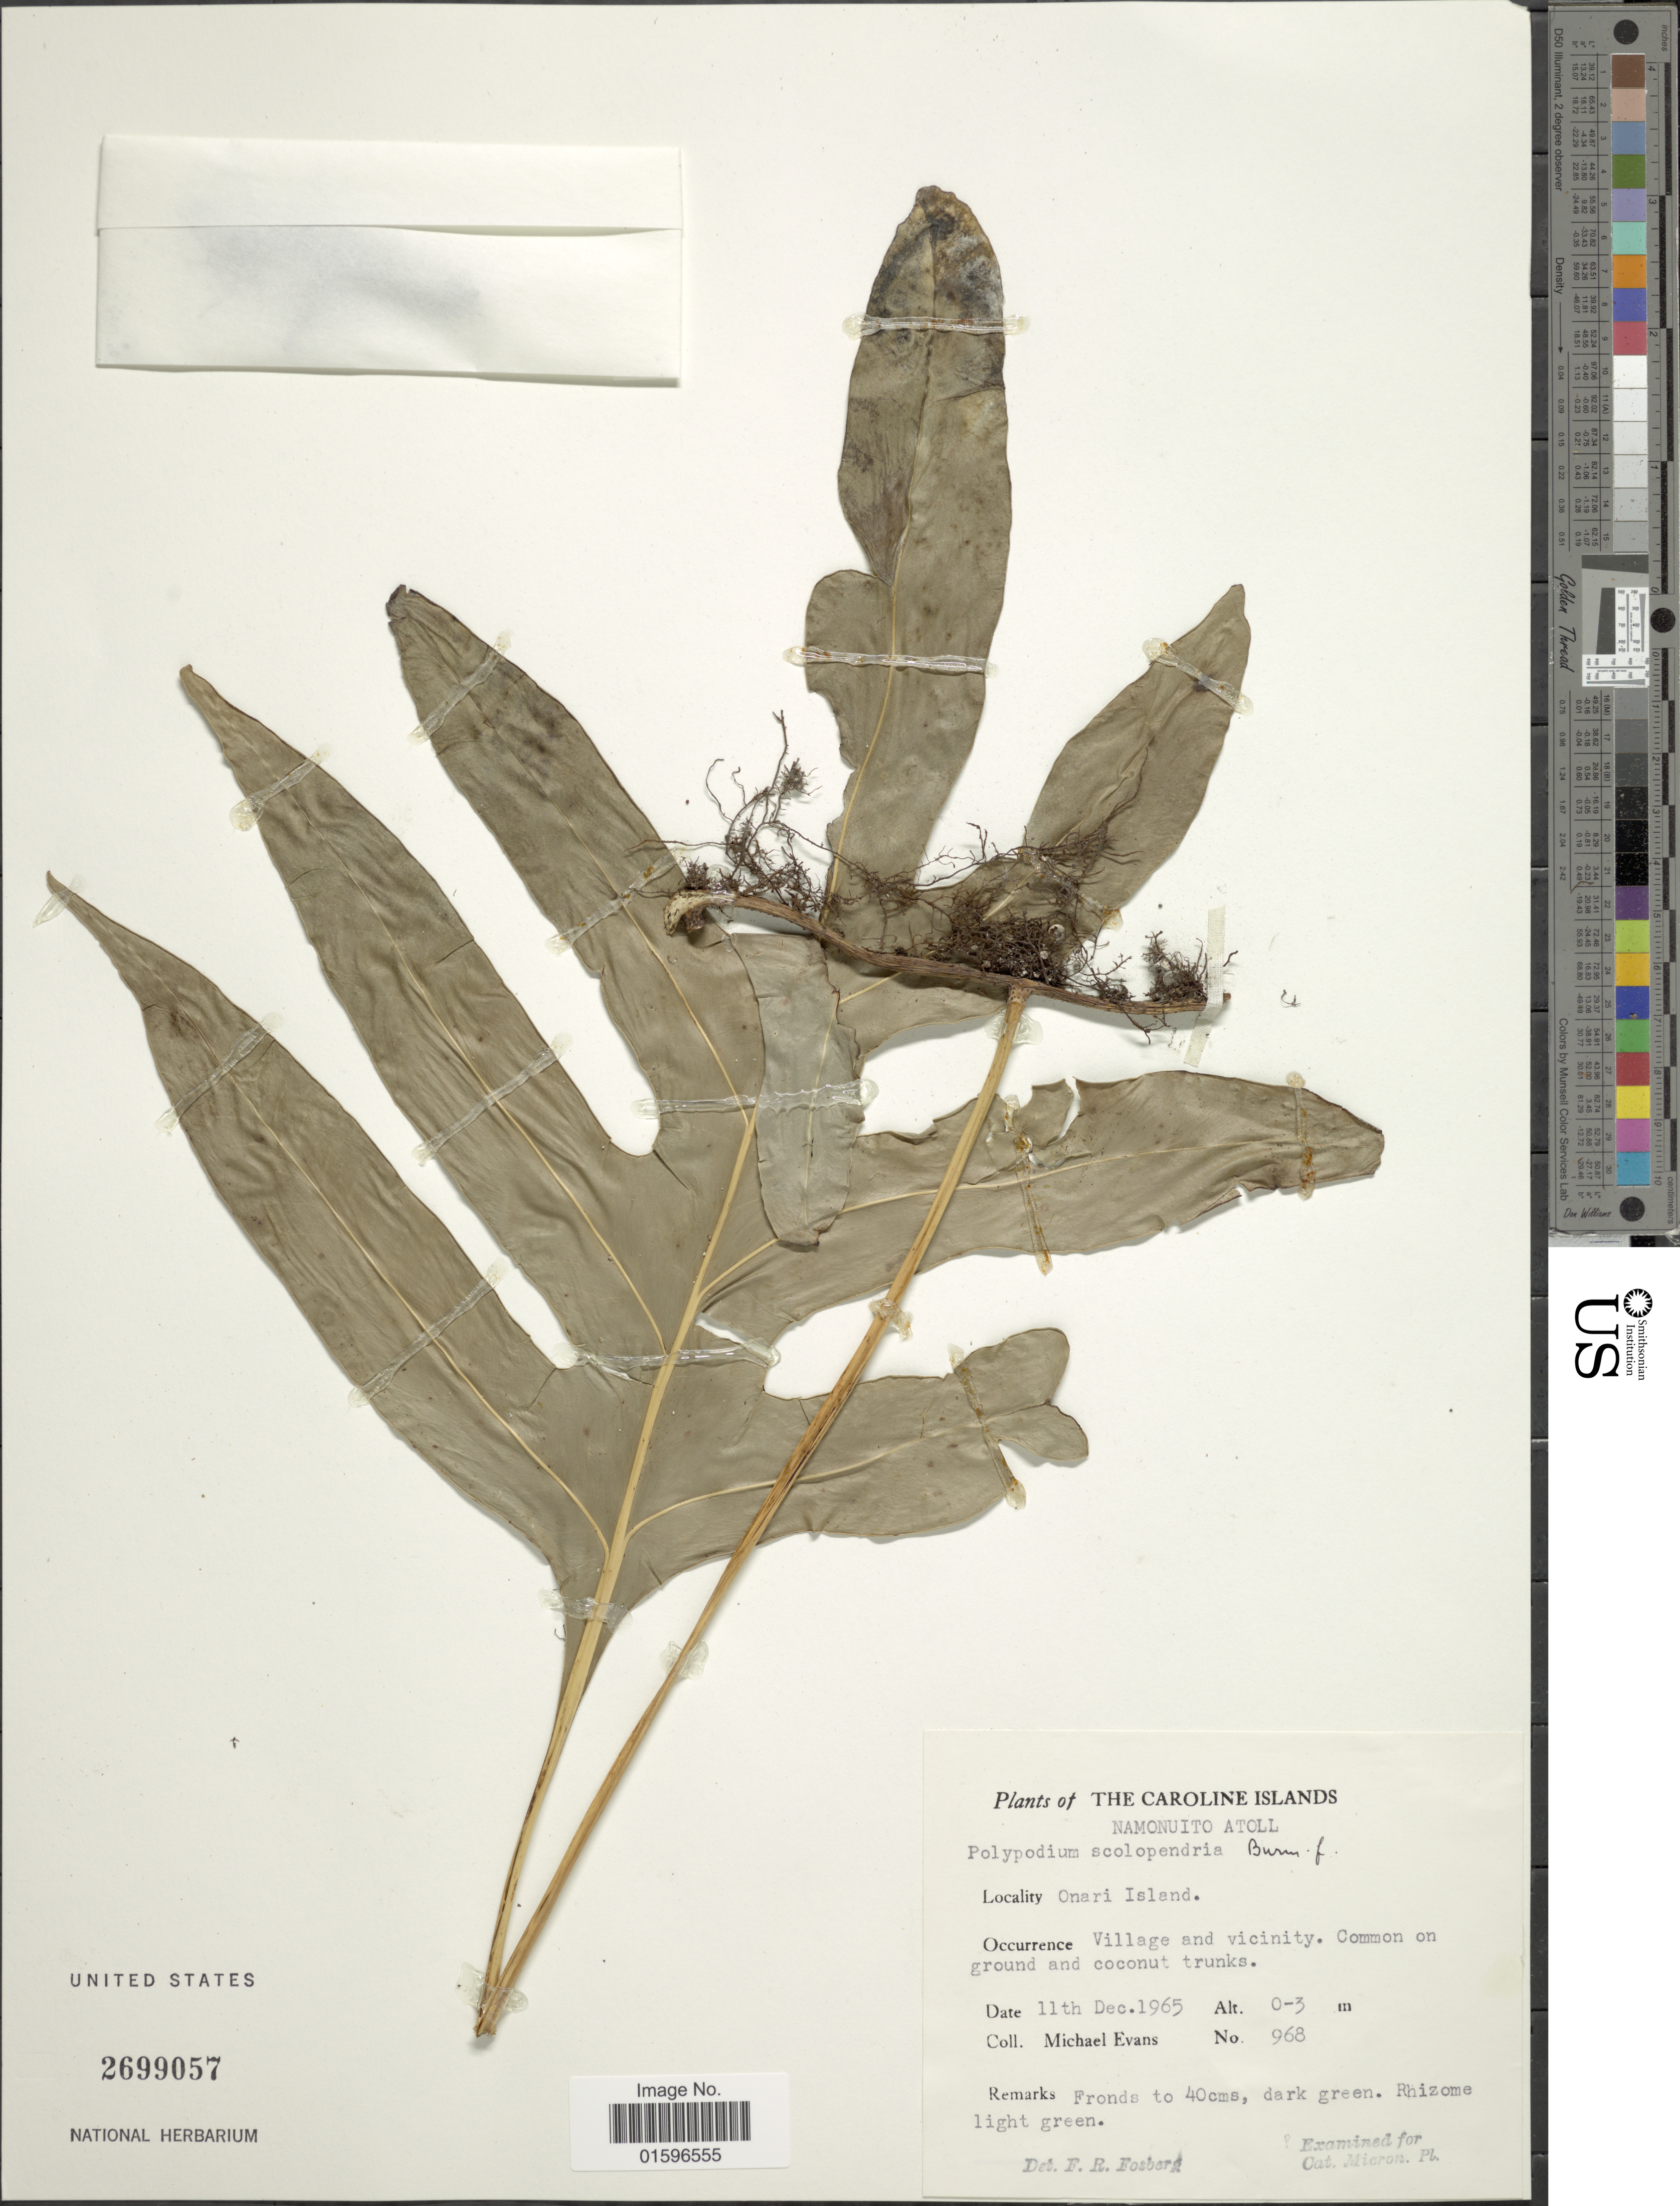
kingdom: Plantae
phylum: Tracheophyta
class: Polypodiopsida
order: Polypodiales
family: Polypodiaceae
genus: Polypodium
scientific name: Polypodium scolopendria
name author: Burm. f.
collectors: M. Evans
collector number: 968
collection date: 1965-12-11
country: Micronesia, Federated States of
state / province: Truk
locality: Carolines Islands, Namonuita Atoll, Onari Island, village and vicinity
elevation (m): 0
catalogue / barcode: US 2699057